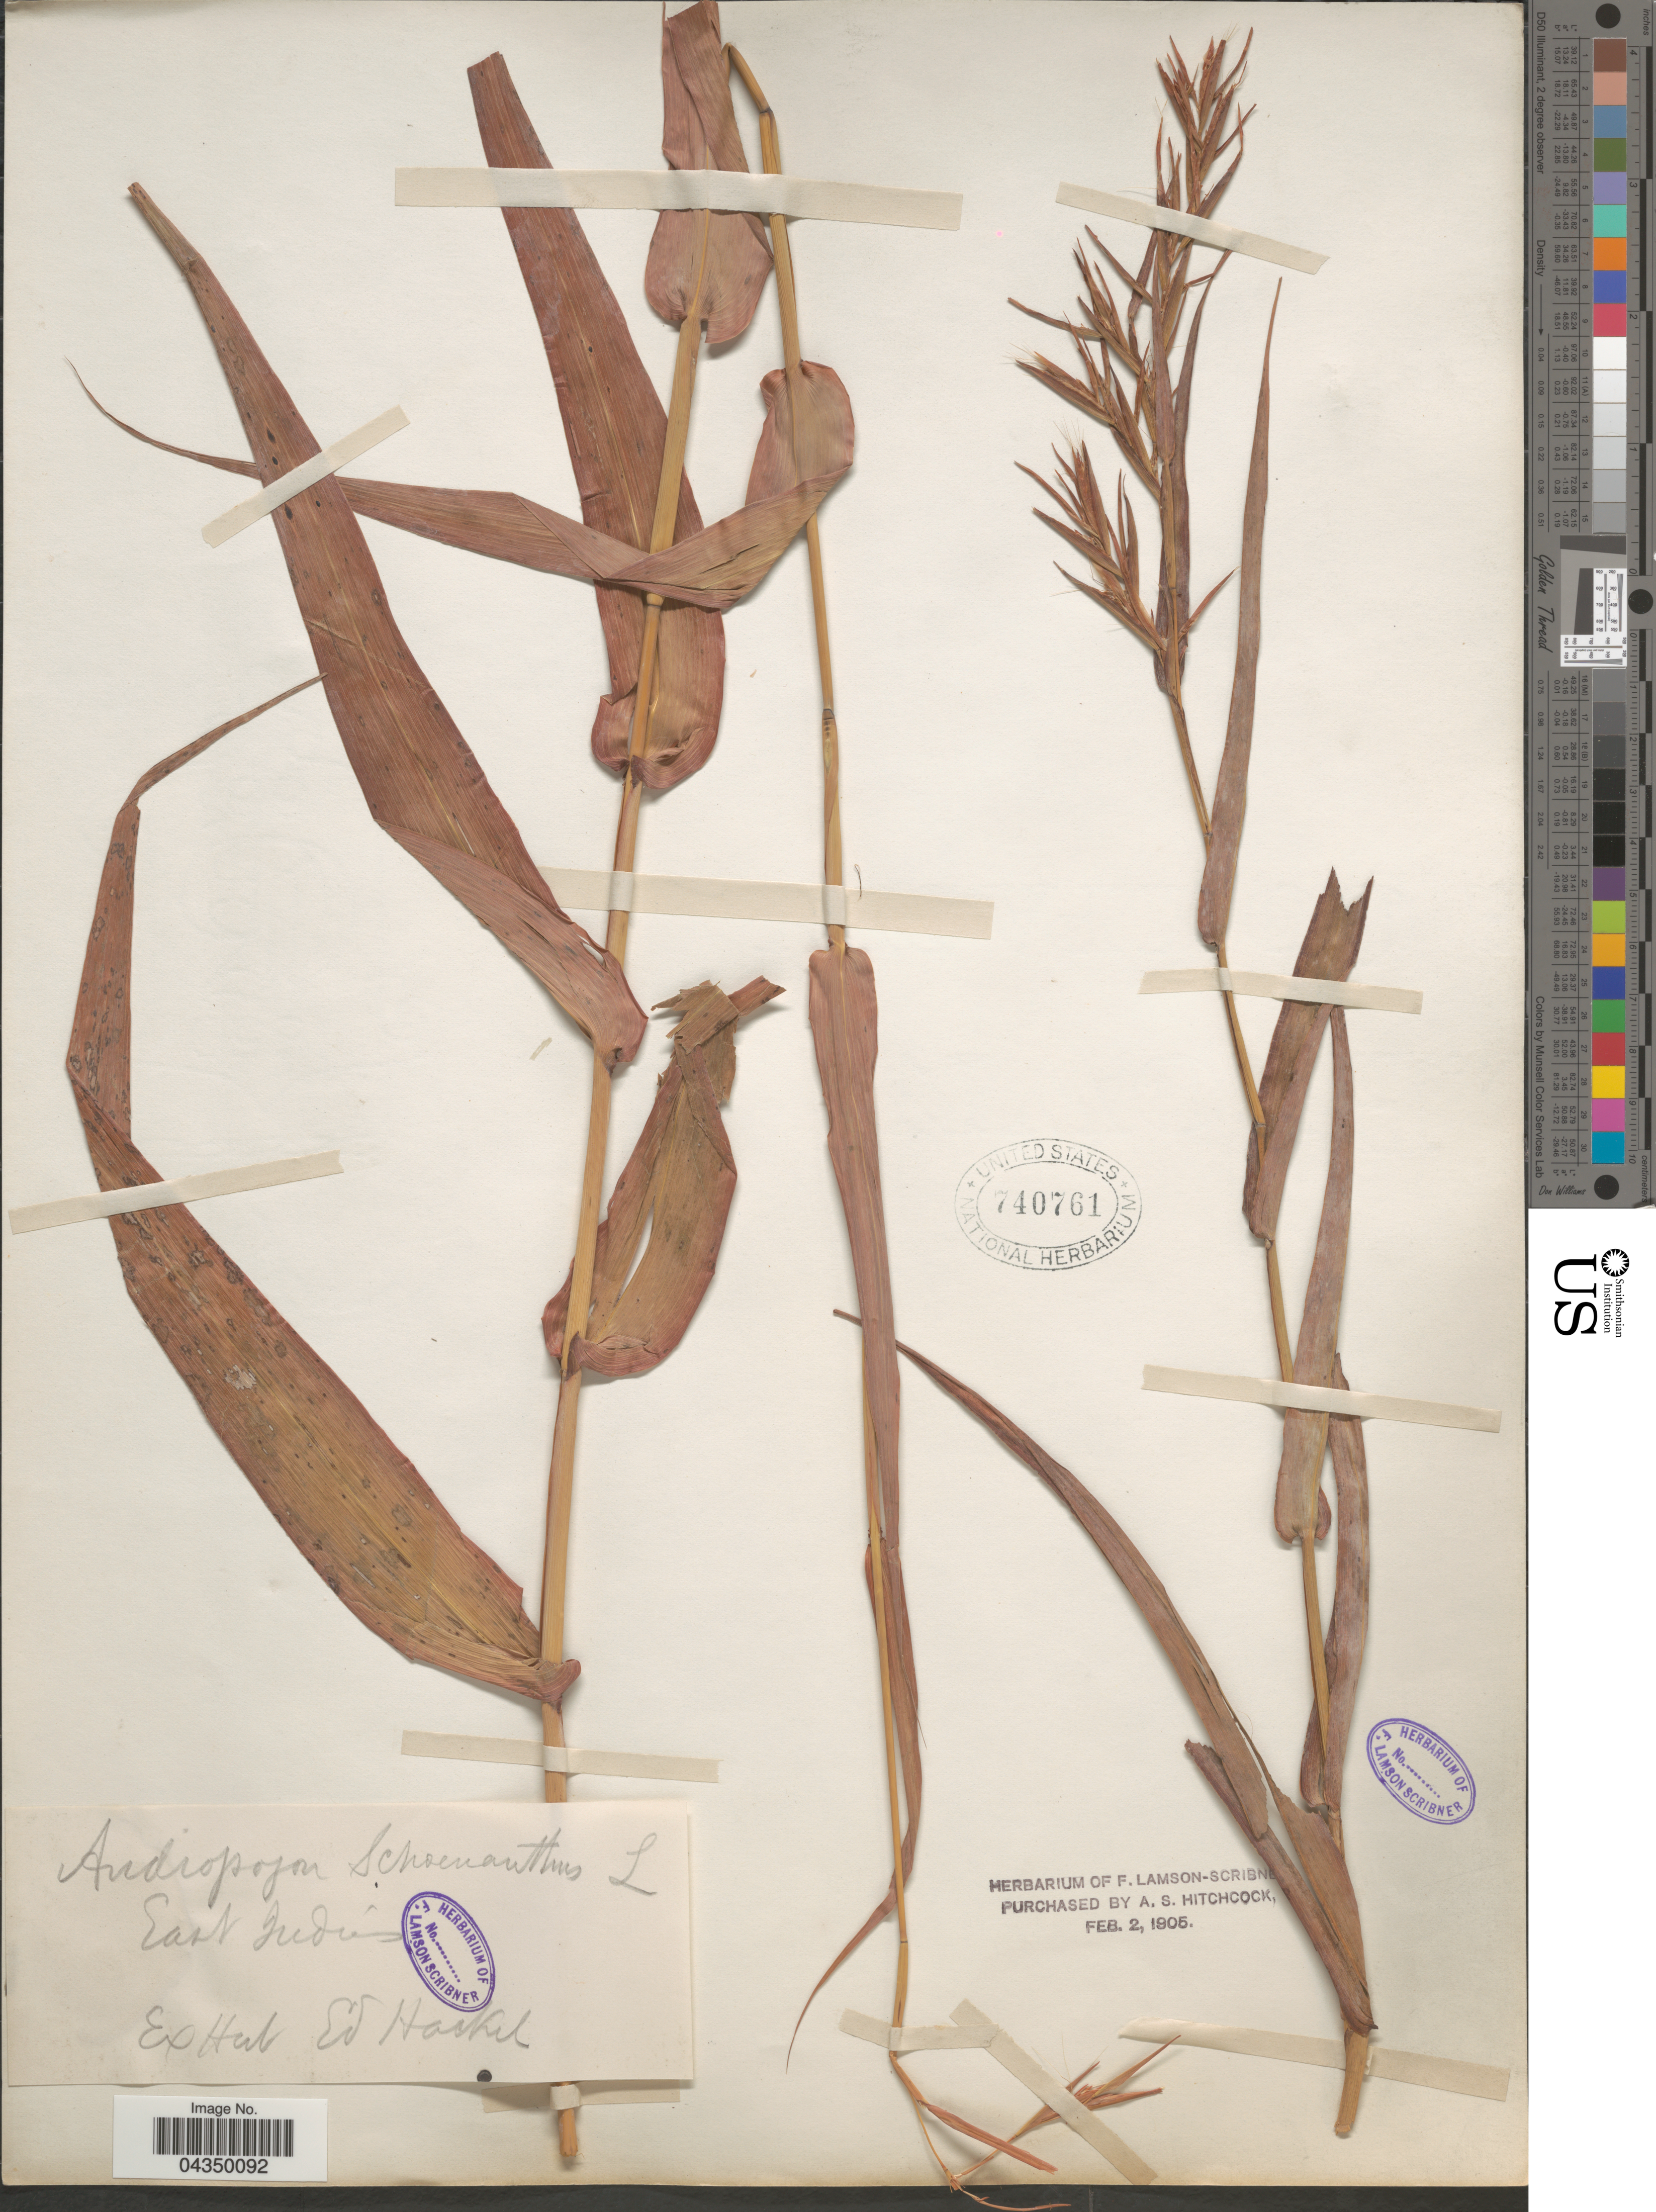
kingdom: Plantae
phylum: Tracheophyta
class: Liliopsida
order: Poales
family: Poaceae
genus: Cymbopogon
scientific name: Cymbopogon schoenanthus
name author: (L.) Spreng.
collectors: ex herb. E. Hackel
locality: East Indies.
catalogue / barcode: US 740761